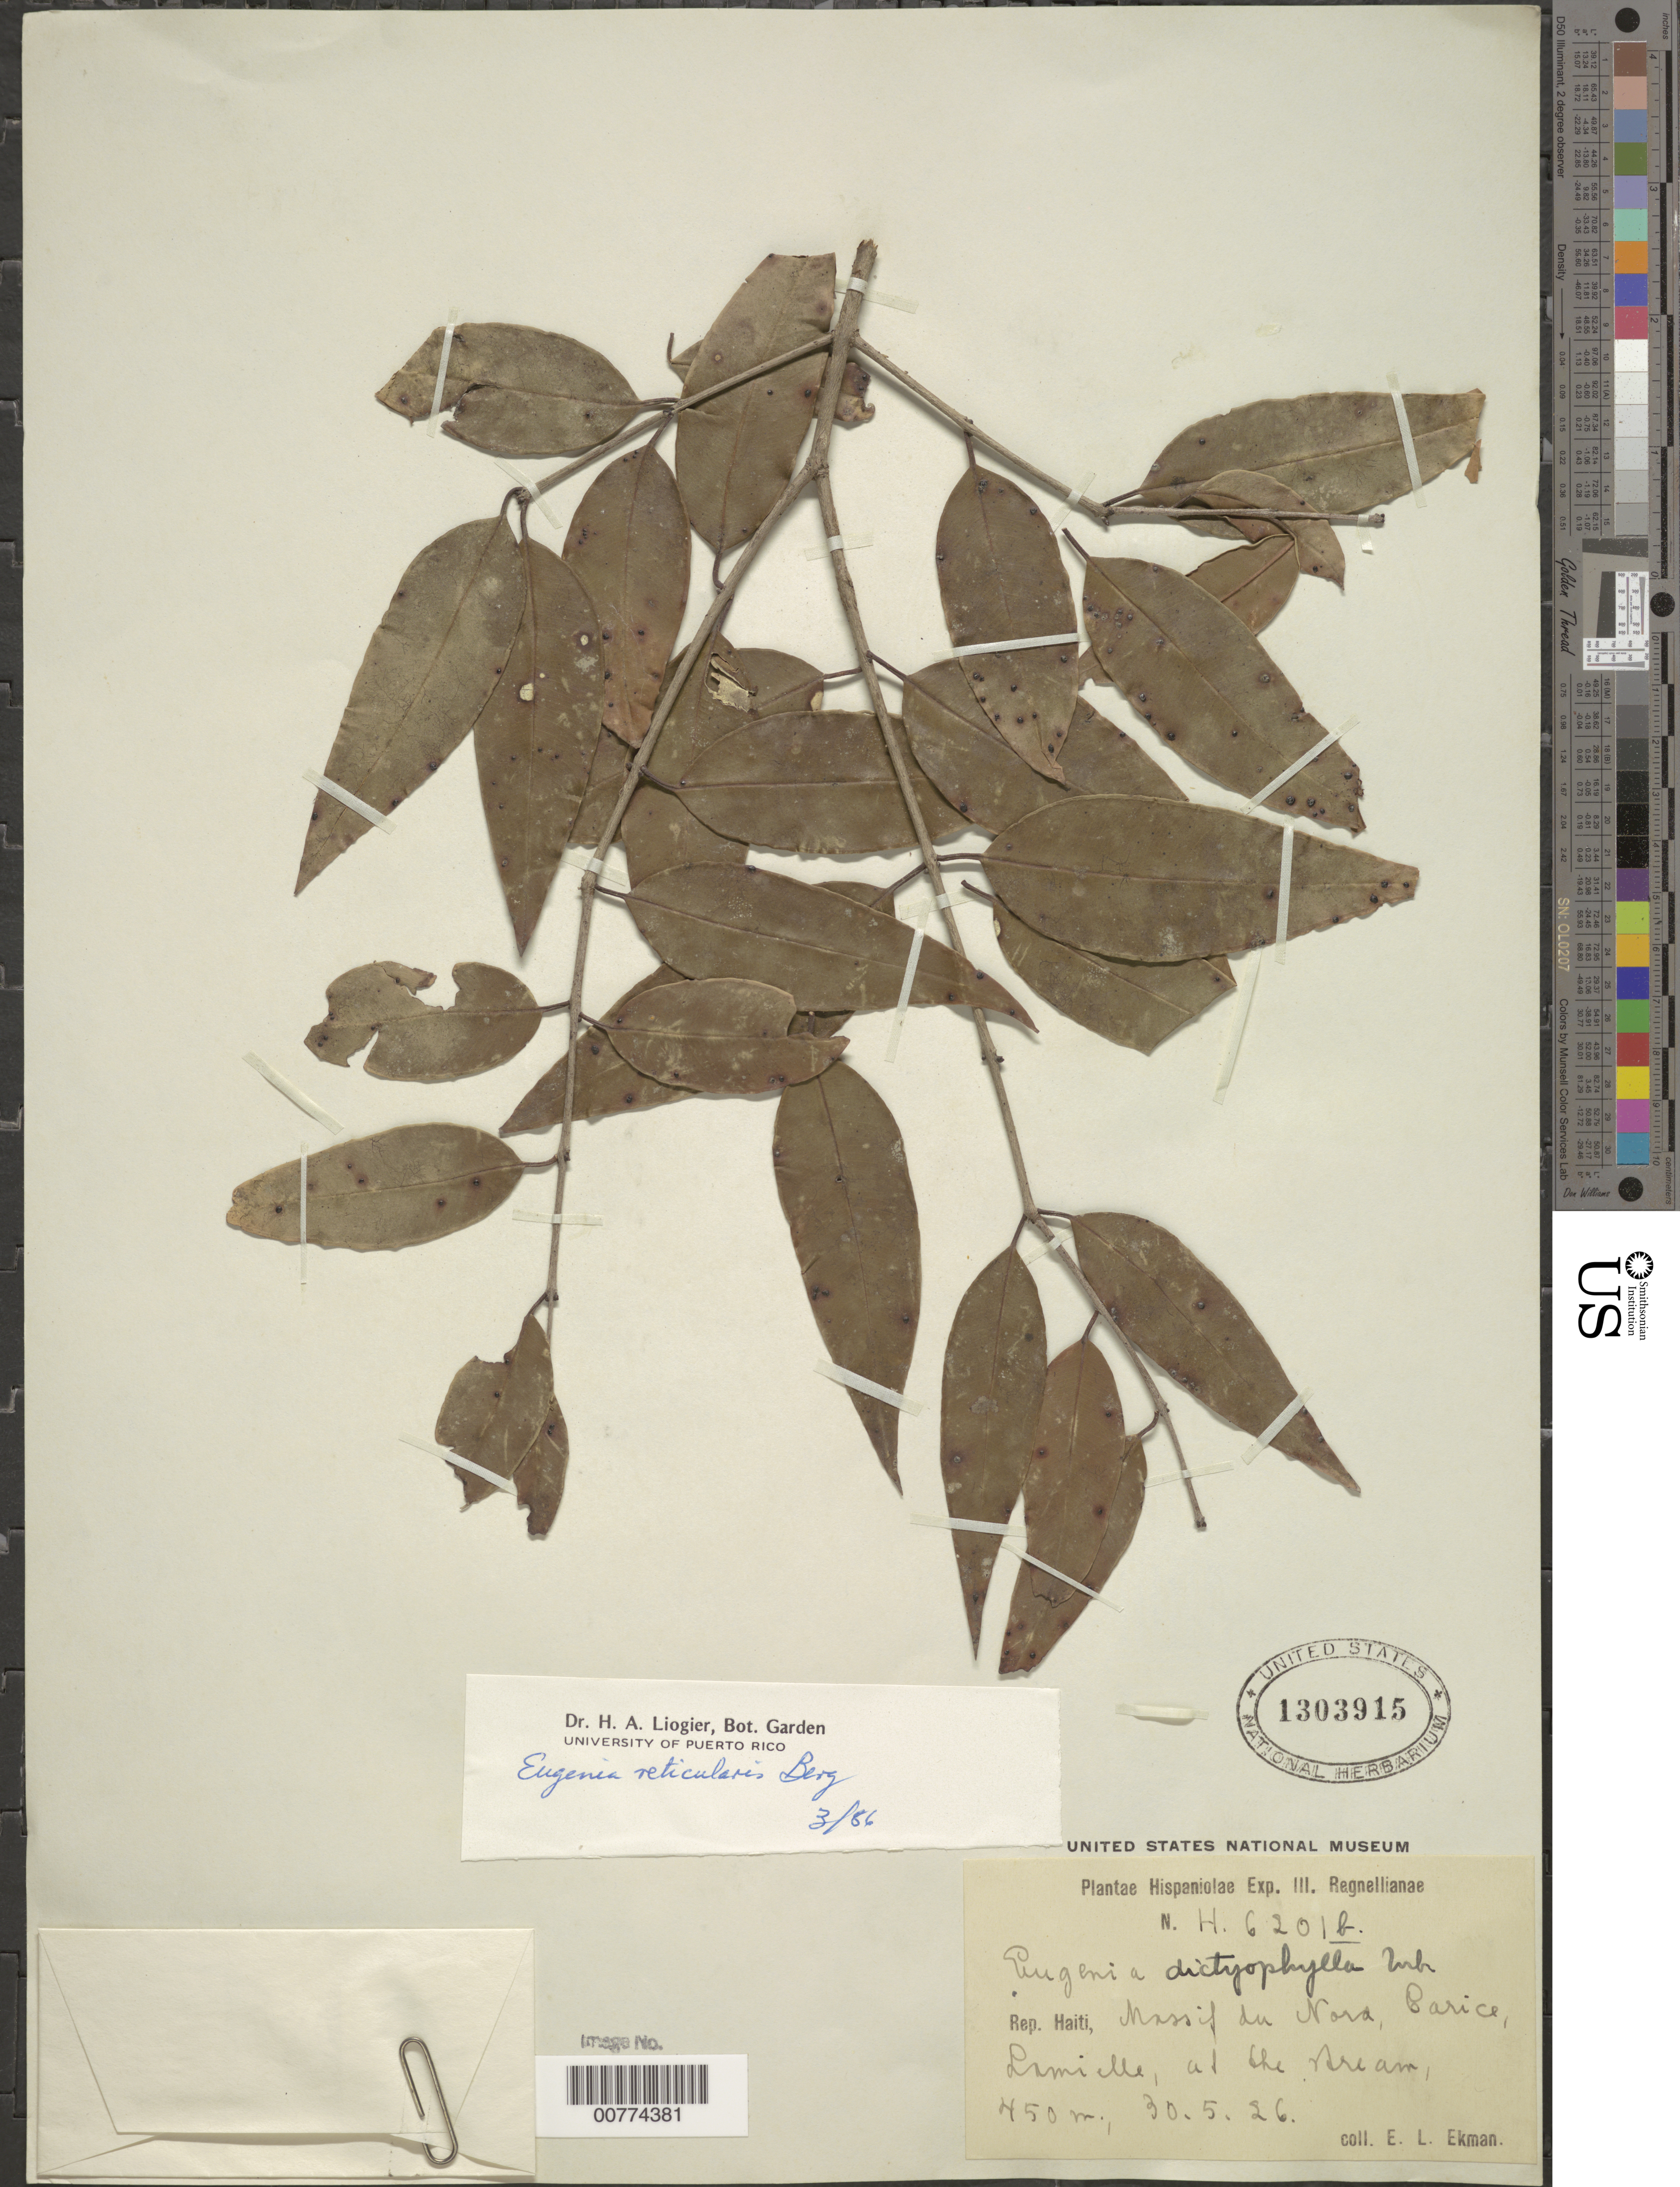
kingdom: Plantae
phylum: Tracheophyta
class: Magnoliopsida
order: Myrtales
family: Myrtaceae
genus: Eugenia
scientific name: Eugenia reticularis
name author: O. Berg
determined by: Liogier, Alain H.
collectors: E. L. Ekman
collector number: H 6201b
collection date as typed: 30 May 1926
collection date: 1926-05-30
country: Haiti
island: Hispaniola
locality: Massif du Nord, Carice, Lamielle, at the Aream.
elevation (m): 450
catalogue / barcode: US 1303915